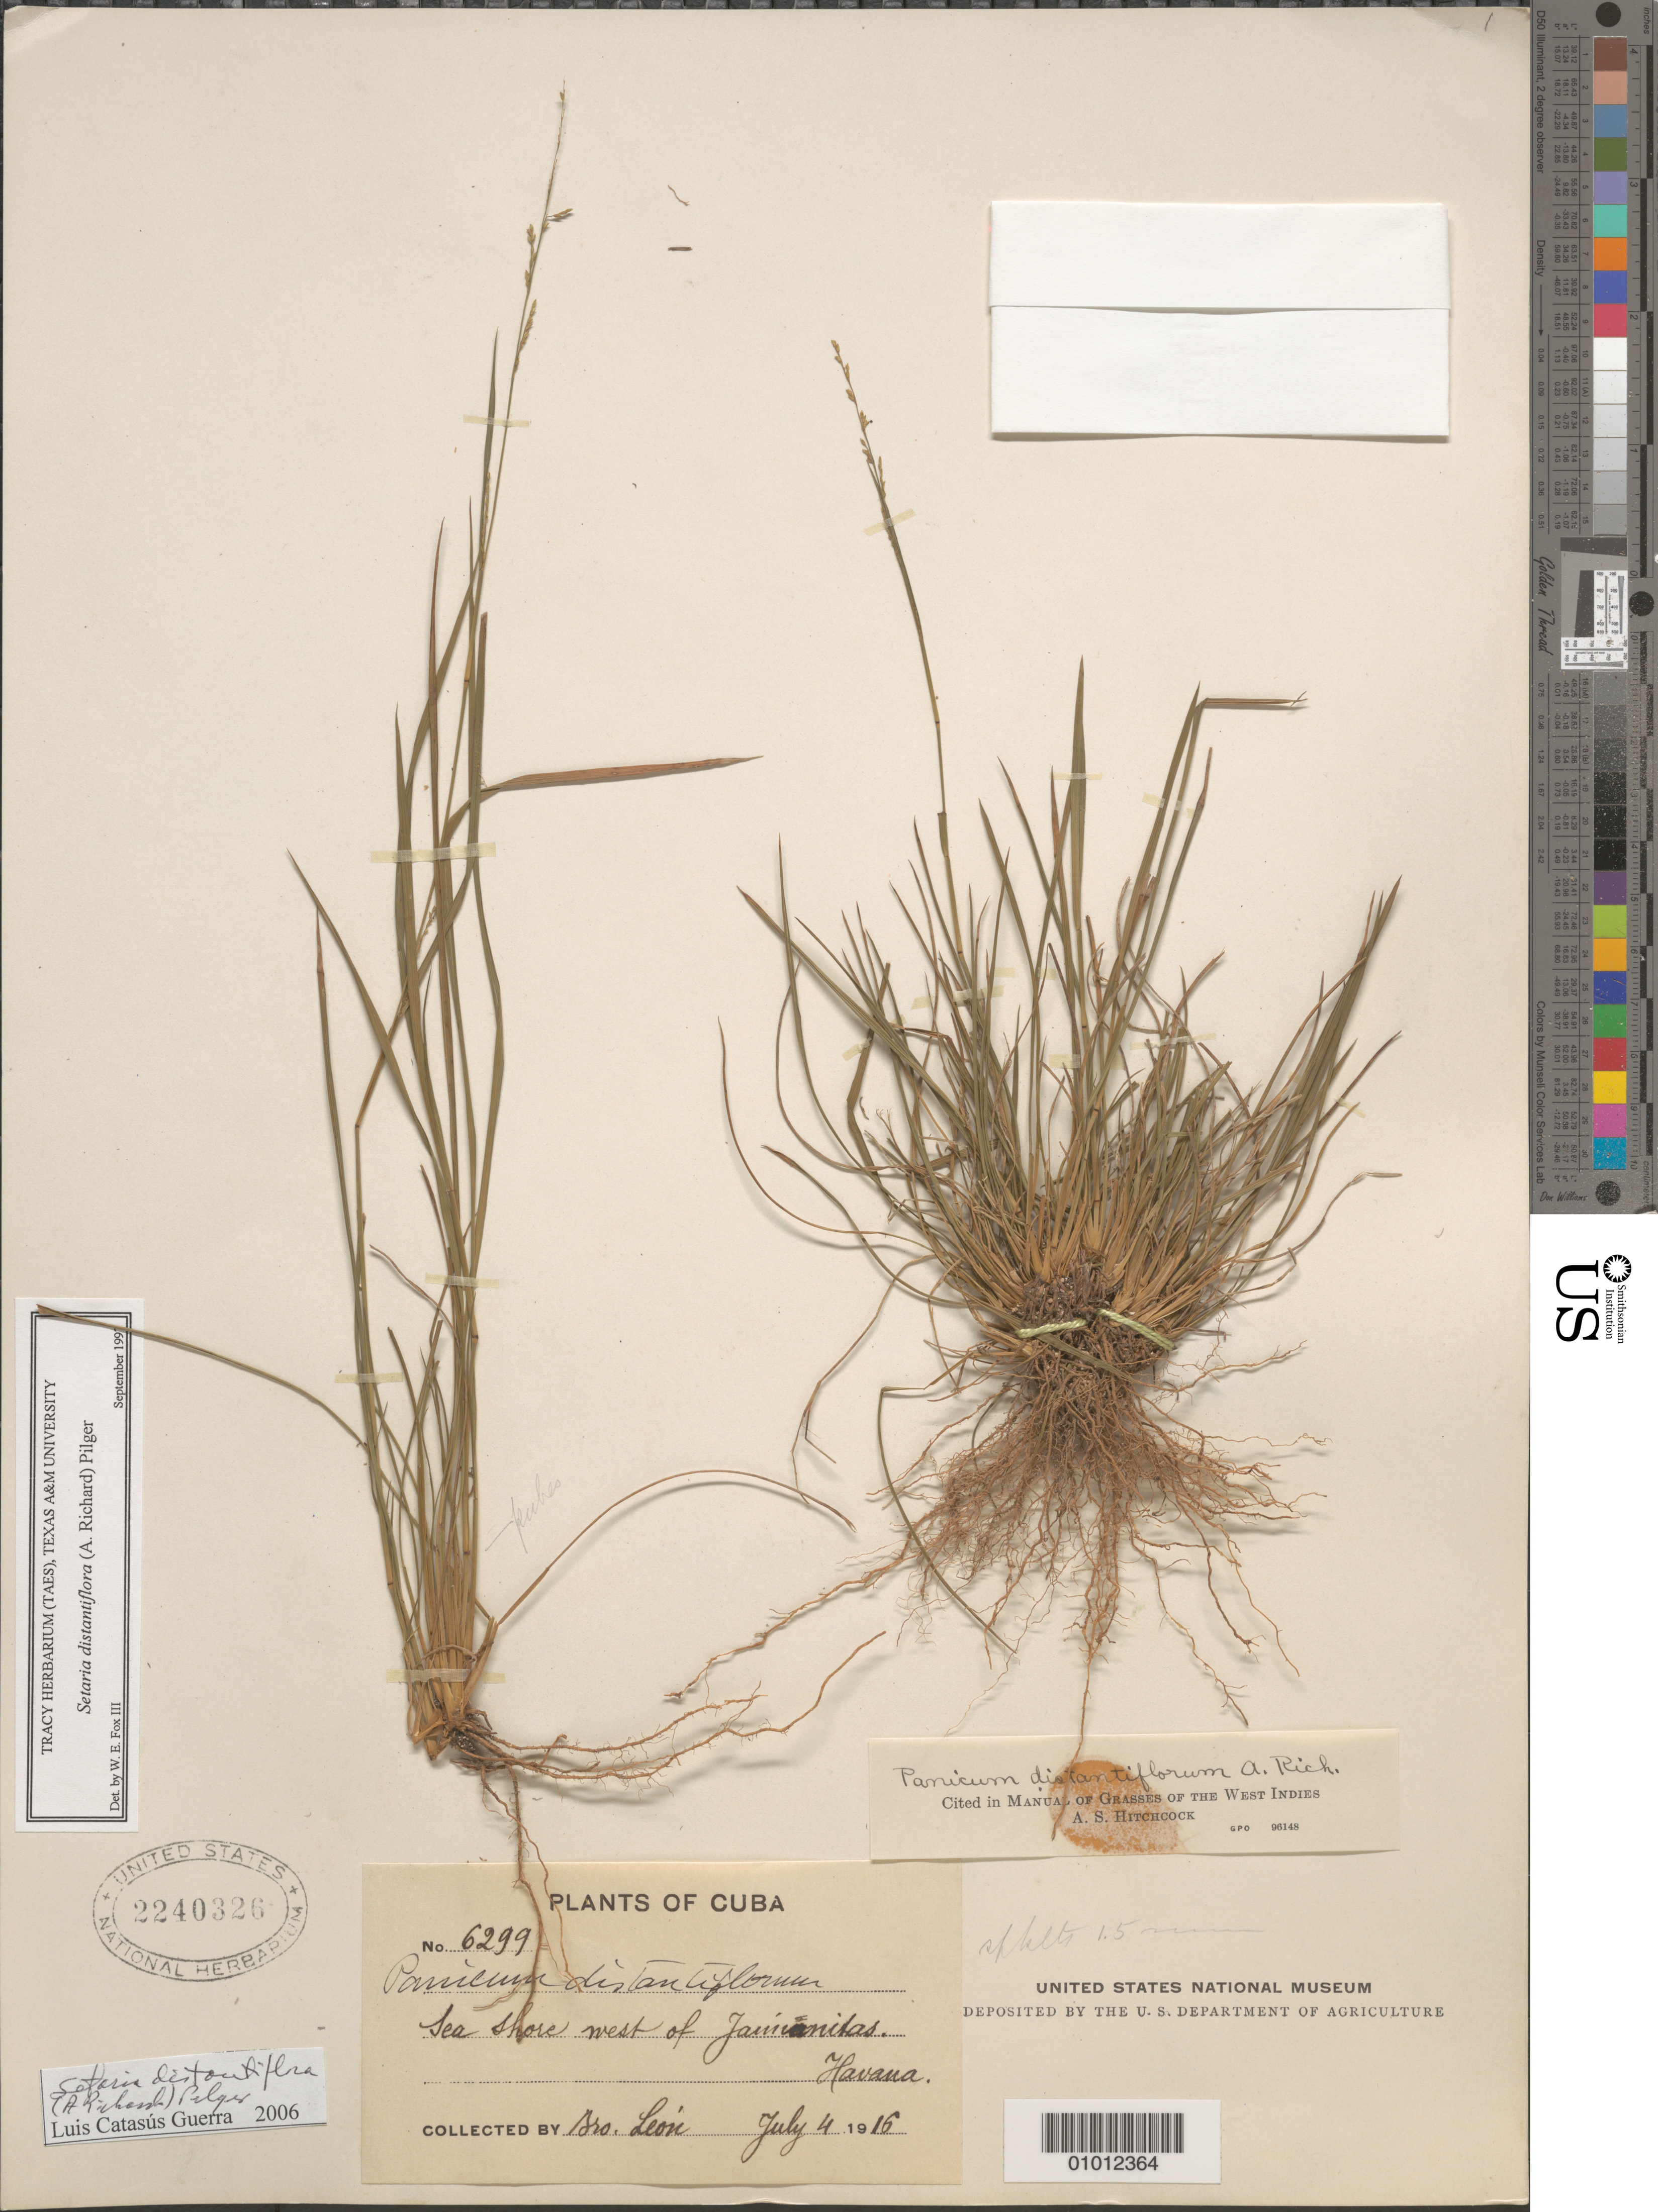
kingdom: Plantae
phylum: Tracheophyta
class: Liliopsida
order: Poales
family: Poaceae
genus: Setaria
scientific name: Setaria distantiflora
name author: (A. Rich.) Pilg.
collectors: Bro. León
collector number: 6299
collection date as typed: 04 Jul 1916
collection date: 1916-07-04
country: Cuba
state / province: La Habana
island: Cuba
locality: La Habana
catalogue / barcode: US 2240326